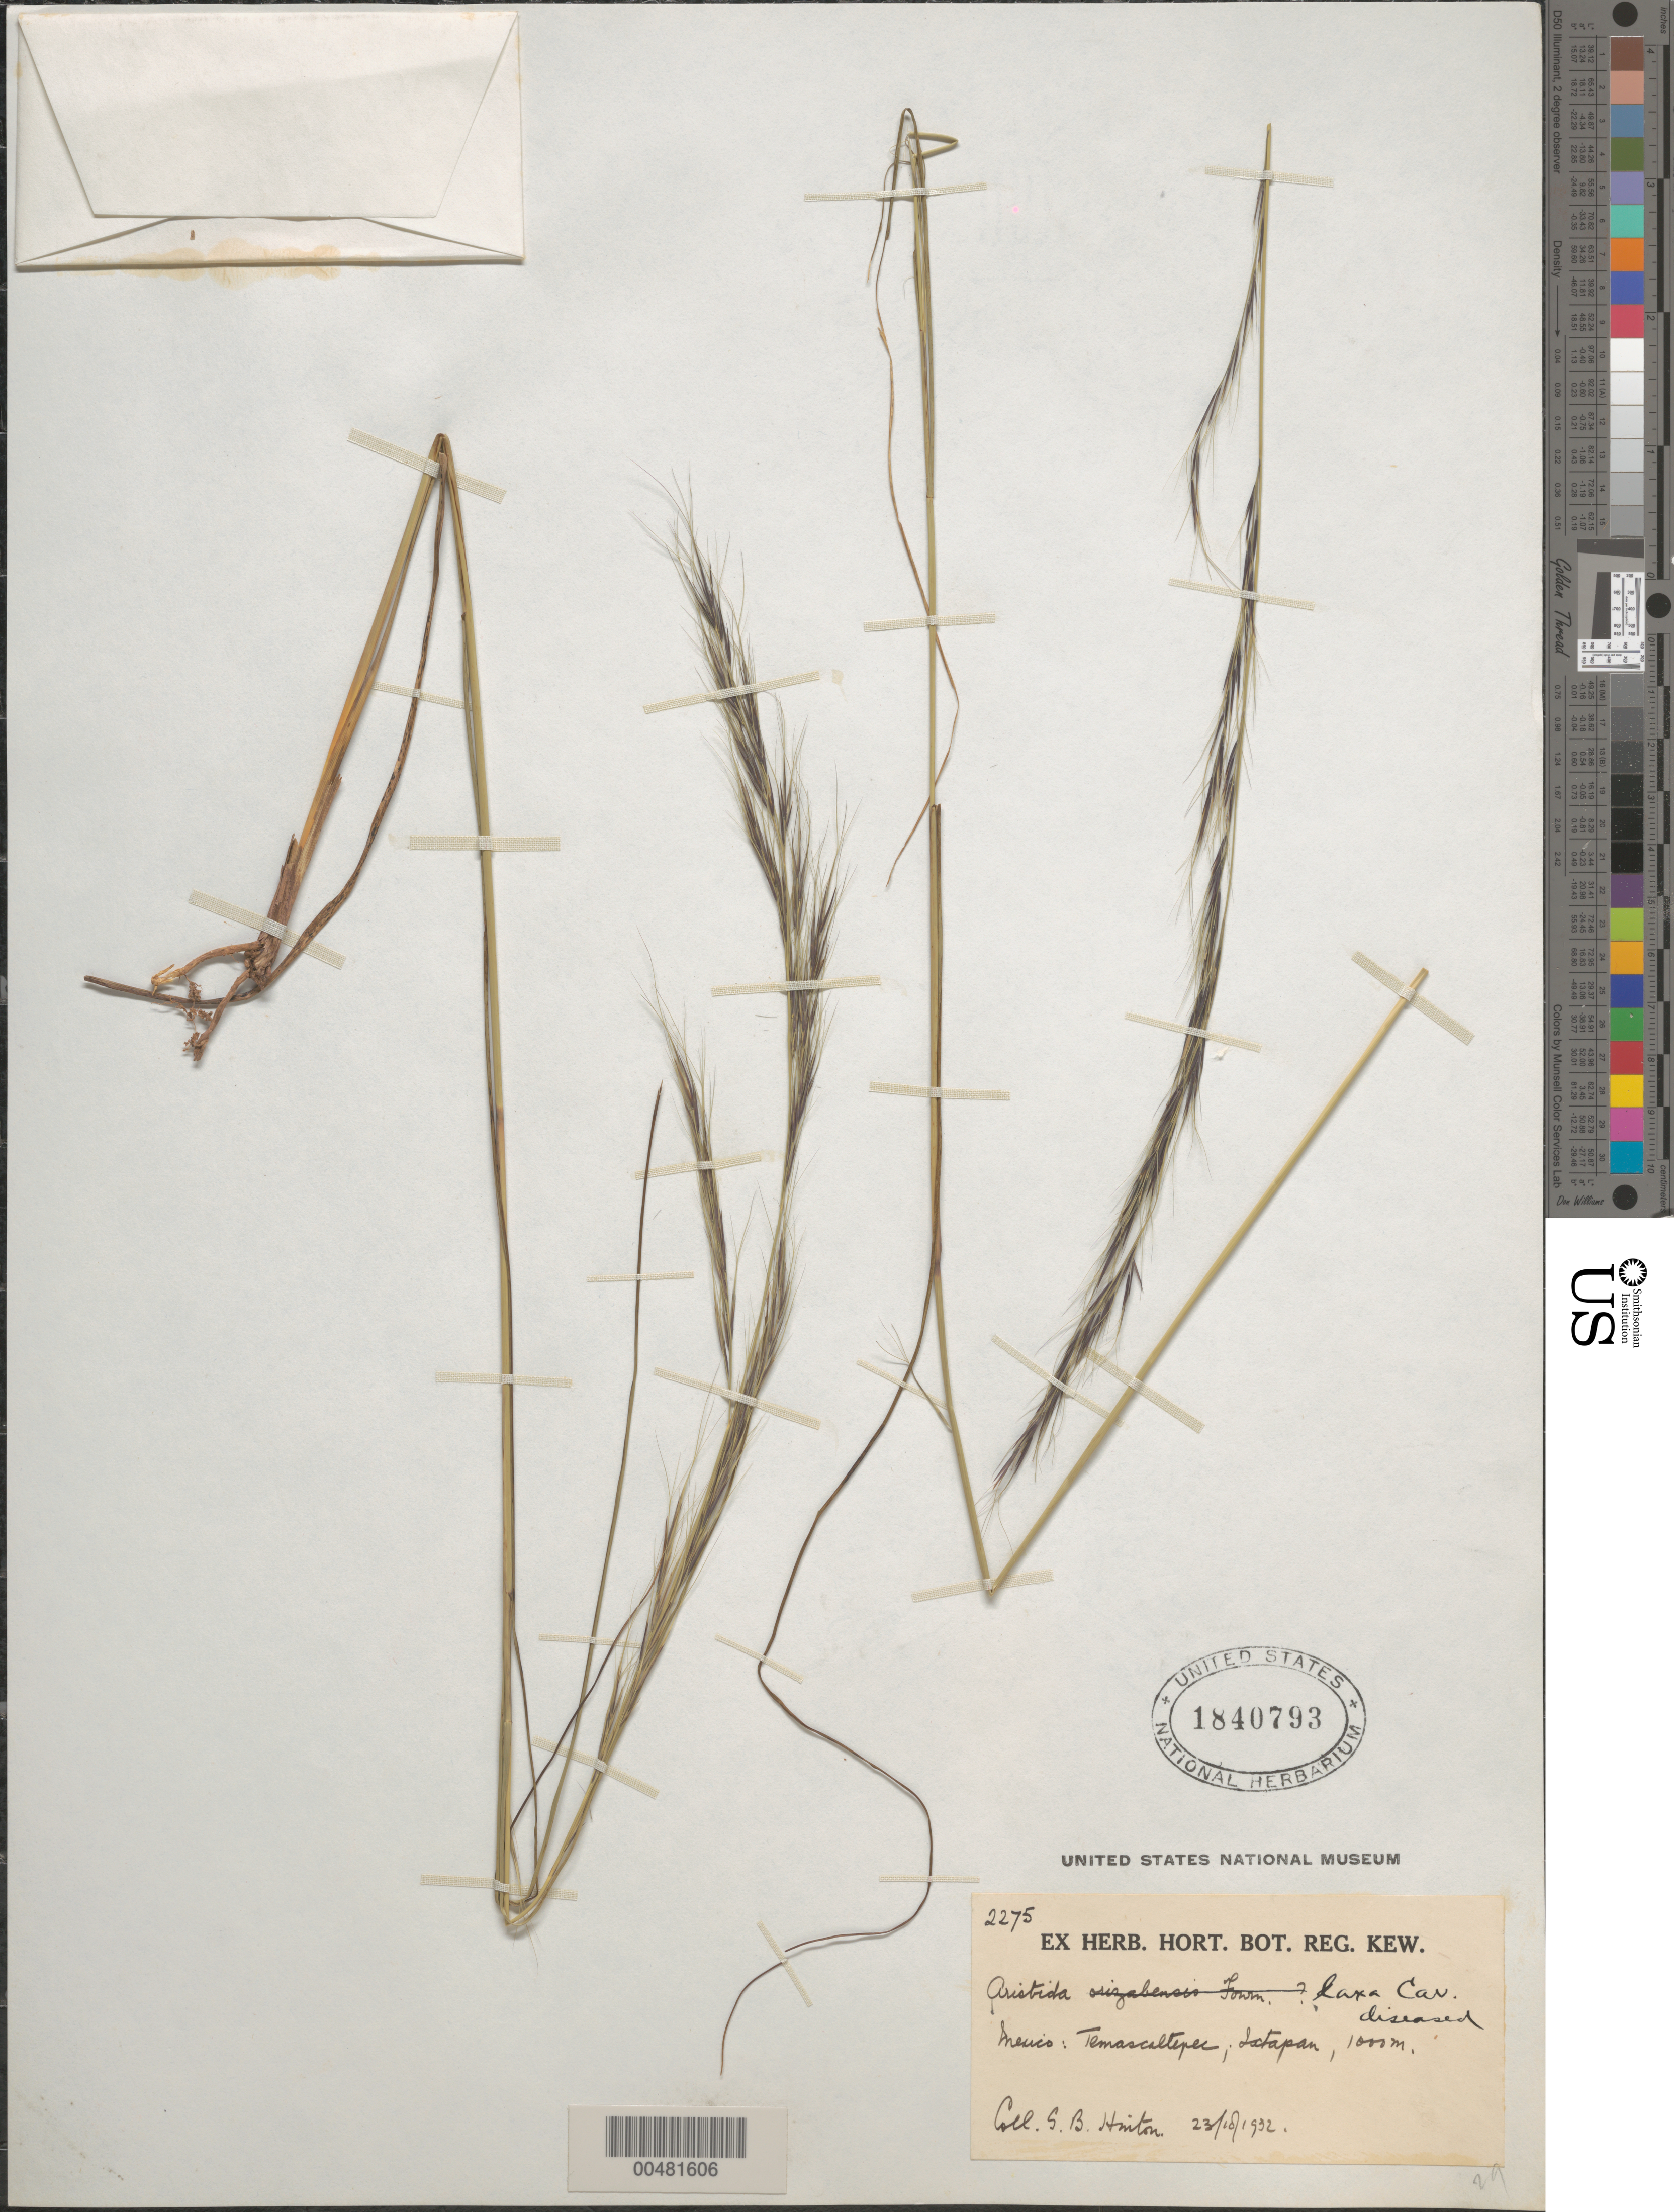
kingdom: Plantae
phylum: Tracheophyta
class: Liliopsida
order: Poales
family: Poaceae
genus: Aristida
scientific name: Aristida laxa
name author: Cav.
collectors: G. B. Hinton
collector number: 2275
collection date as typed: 23 Oct 1932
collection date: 1932-10-23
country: Mexico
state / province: México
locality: Temascaltepec, Ixtapan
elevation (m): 1000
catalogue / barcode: US 1840793